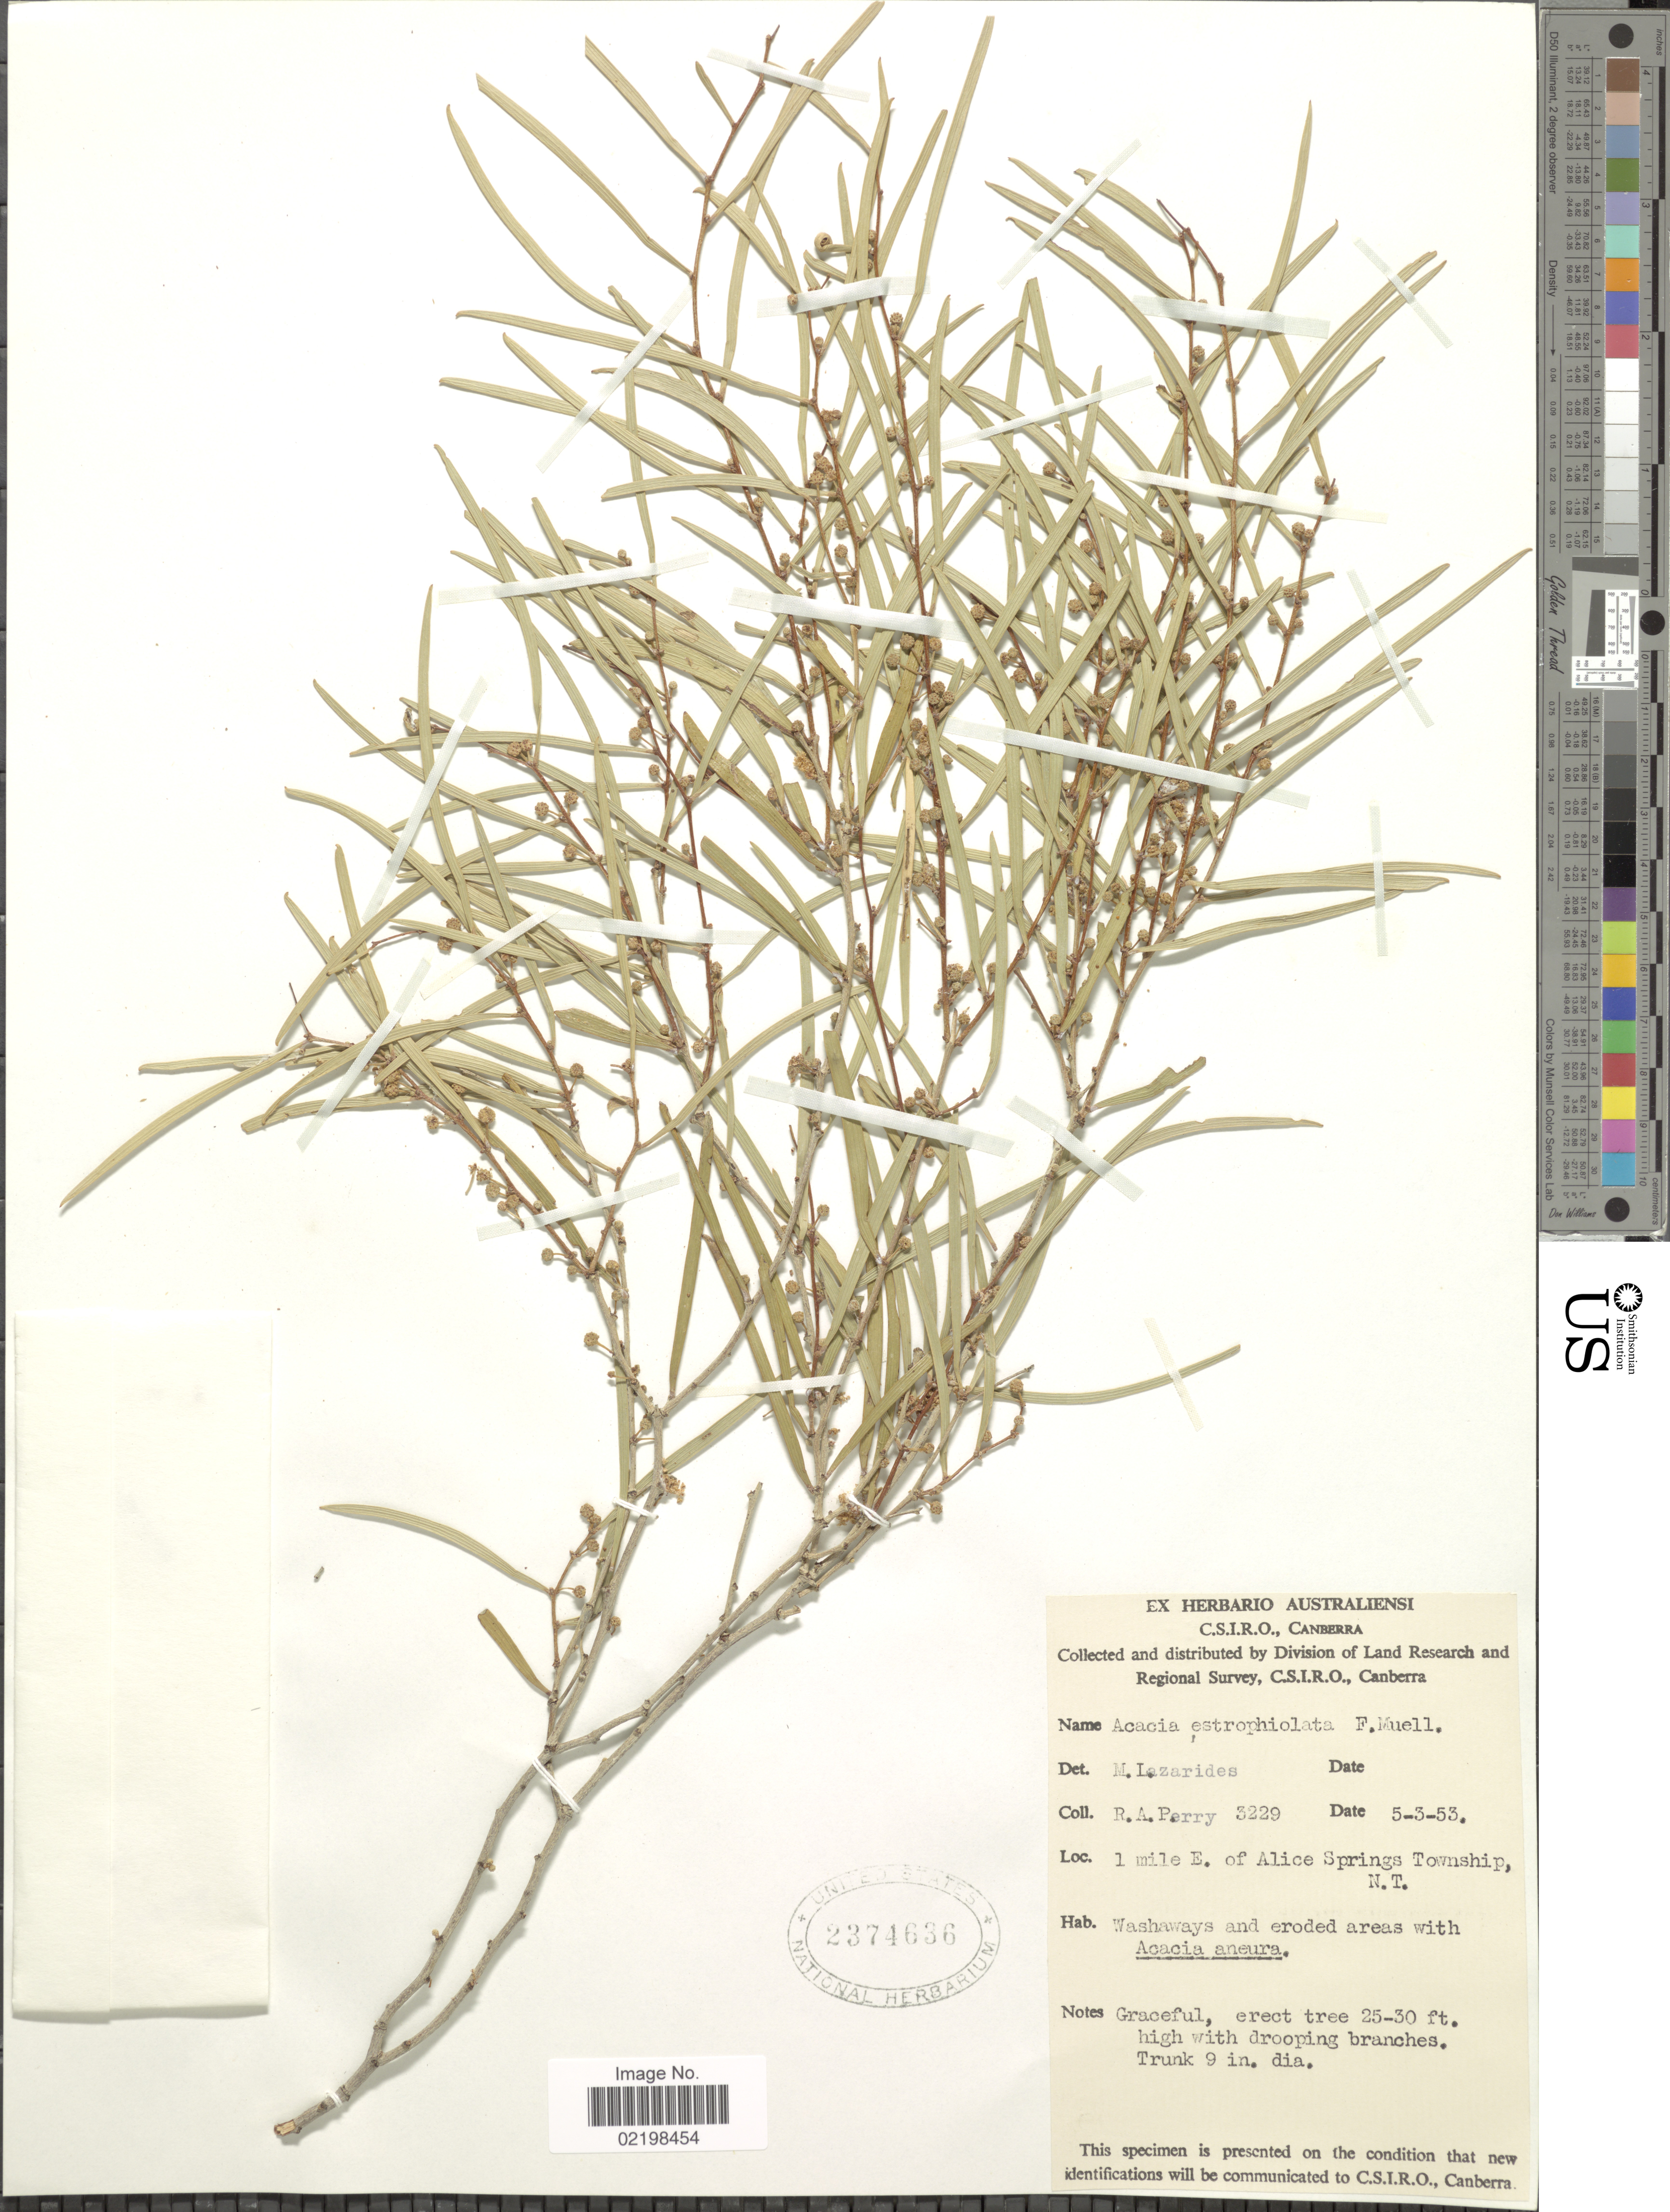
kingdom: Plantae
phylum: Tracheophyta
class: Magnoliopsida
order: Fabales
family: Fabaceae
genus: Acacia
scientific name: Acacia estrophiolata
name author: F. Muell.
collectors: Perry, R. A.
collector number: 3229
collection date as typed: Transcribed d/m/y: 5/3/53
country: Australia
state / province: Northern Territory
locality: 1 miles E. of Alice Springs Township, N.T.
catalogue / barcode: US 2374636